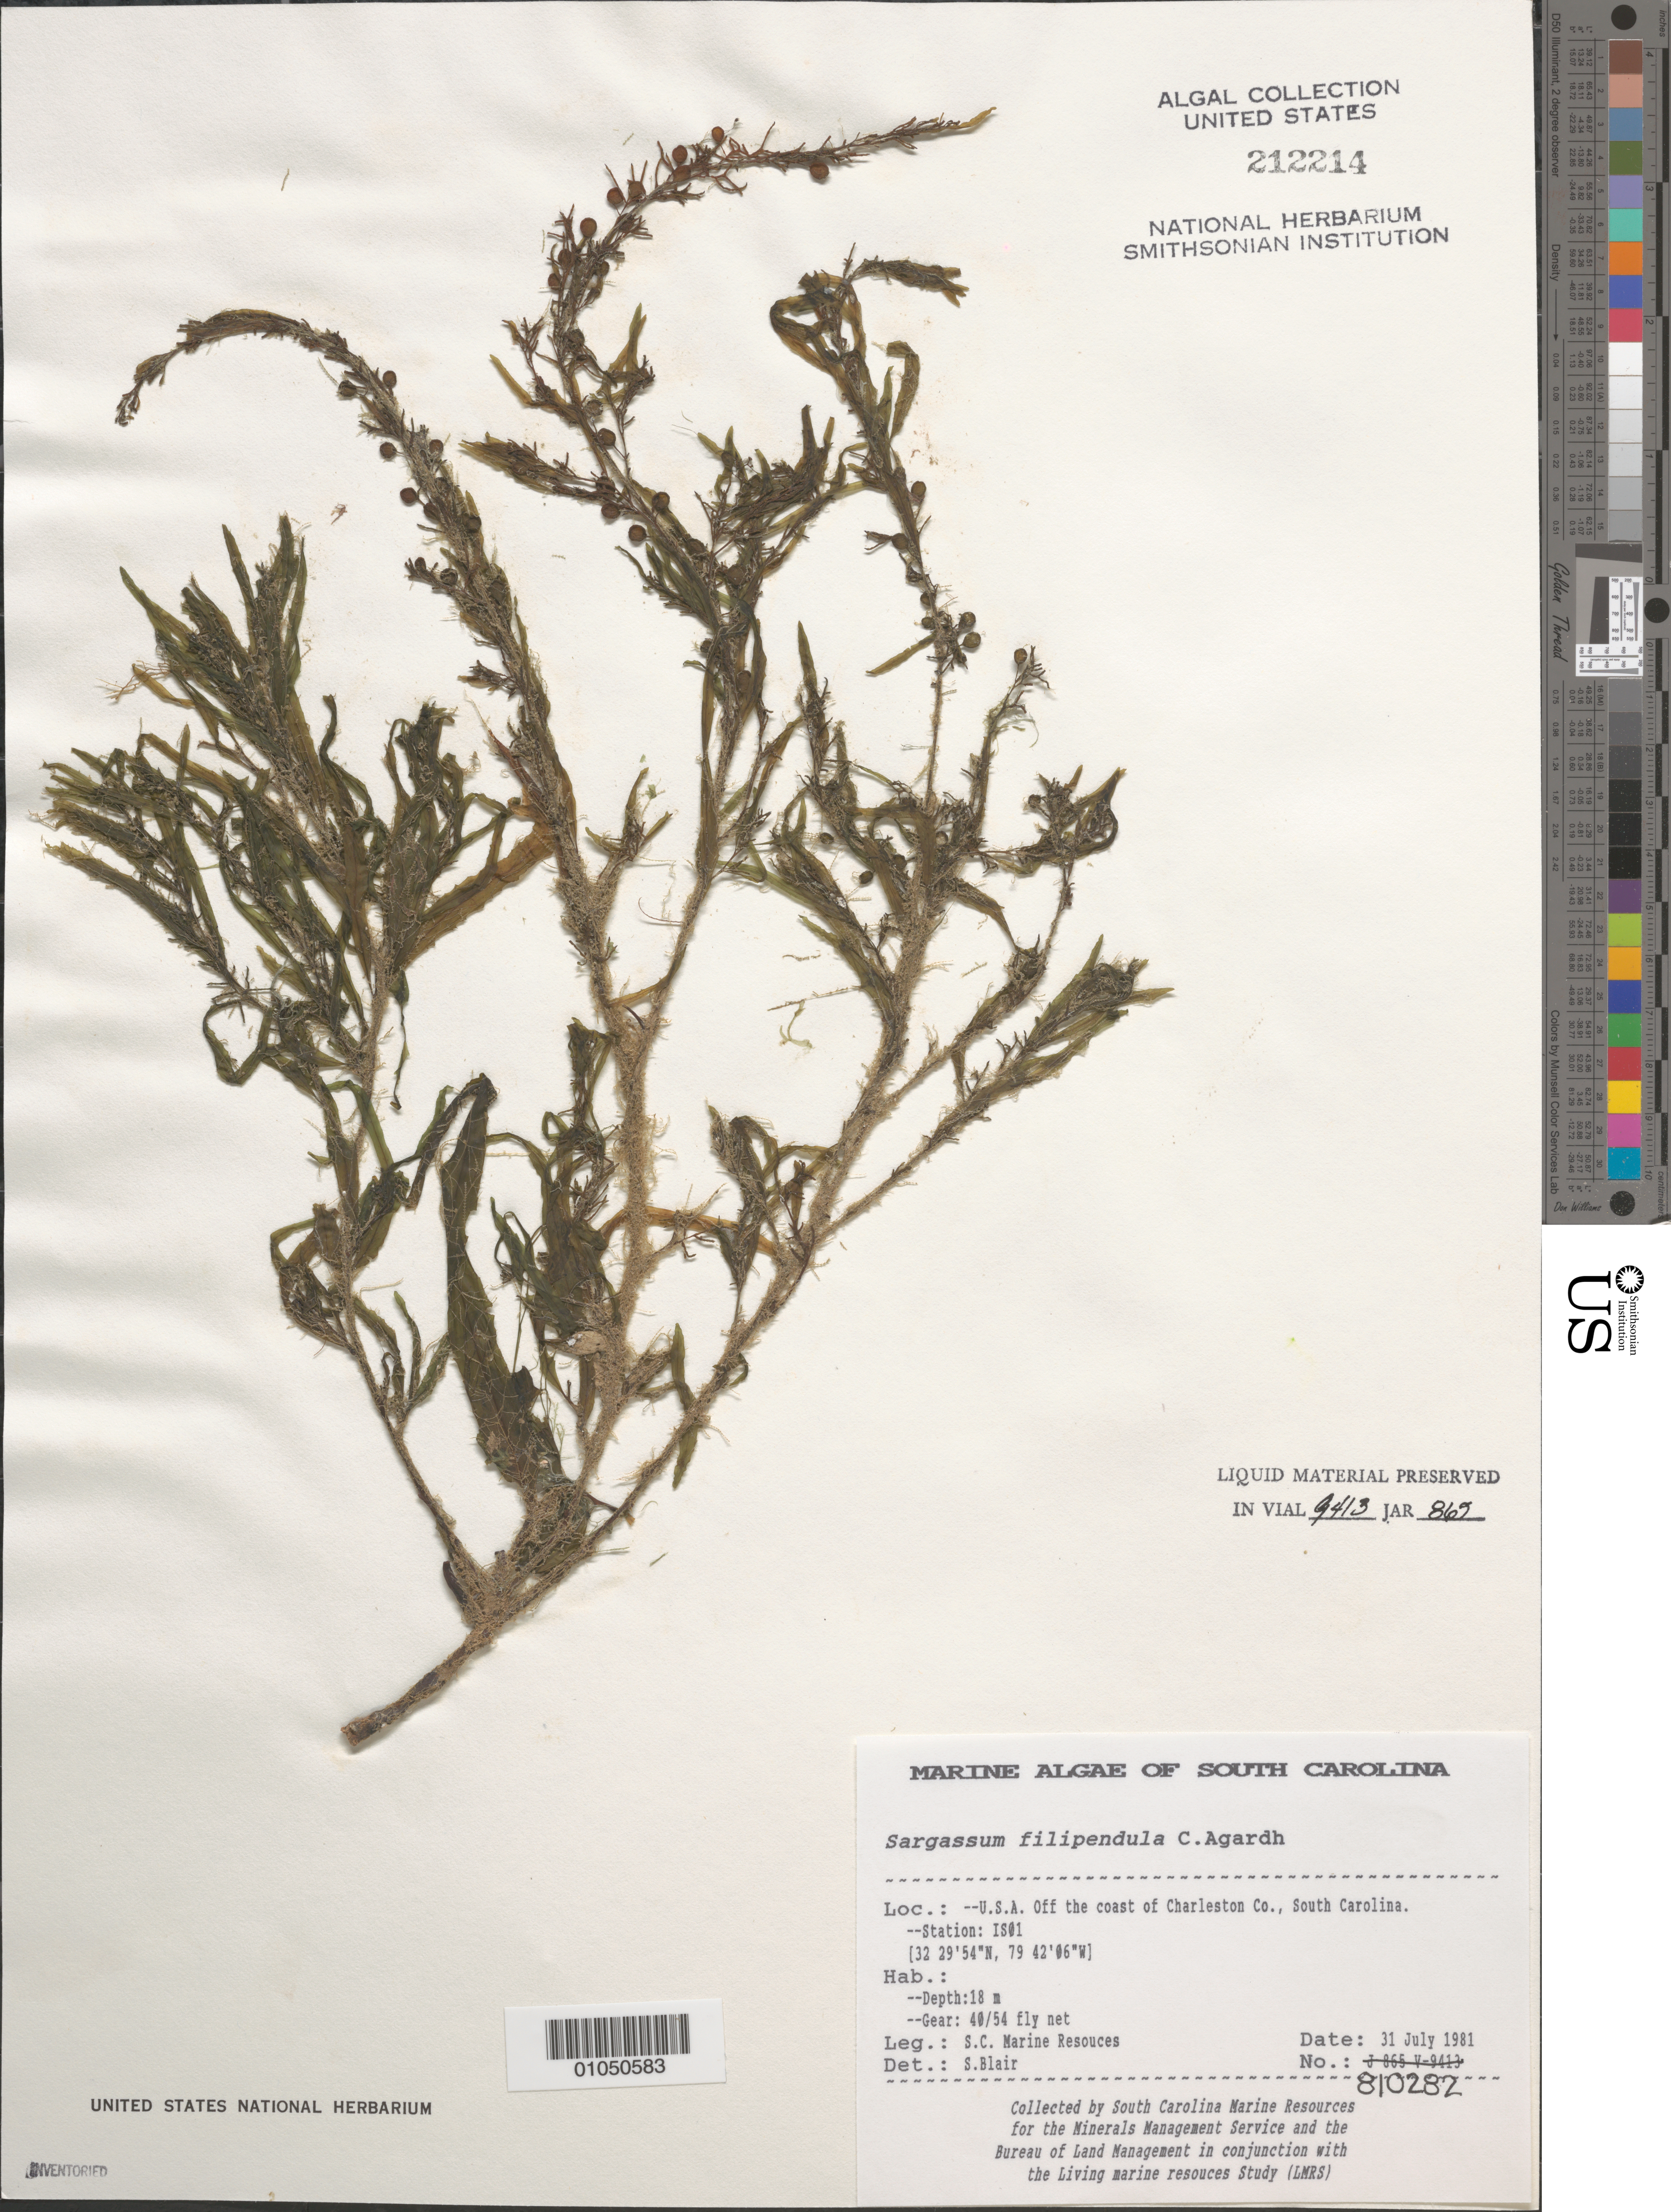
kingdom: Chromista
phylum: Ochrophyta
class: Phaeophyceae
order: Fucales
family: Sargassaceae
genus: Sargassum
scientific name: Sargassum filipendula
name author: C. Agardh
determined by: Blair, S. M.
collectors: South Carolina Marine Resources for BLM/MMS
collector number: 810282 Station IS01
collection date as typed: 31 Jul 1981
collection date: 1981-07-31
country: United States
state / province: South Carolina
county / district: Charleston County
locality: Off coast of Charleston County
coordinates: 32 29'54"N, 79 42'06"W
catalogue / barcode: US 212214